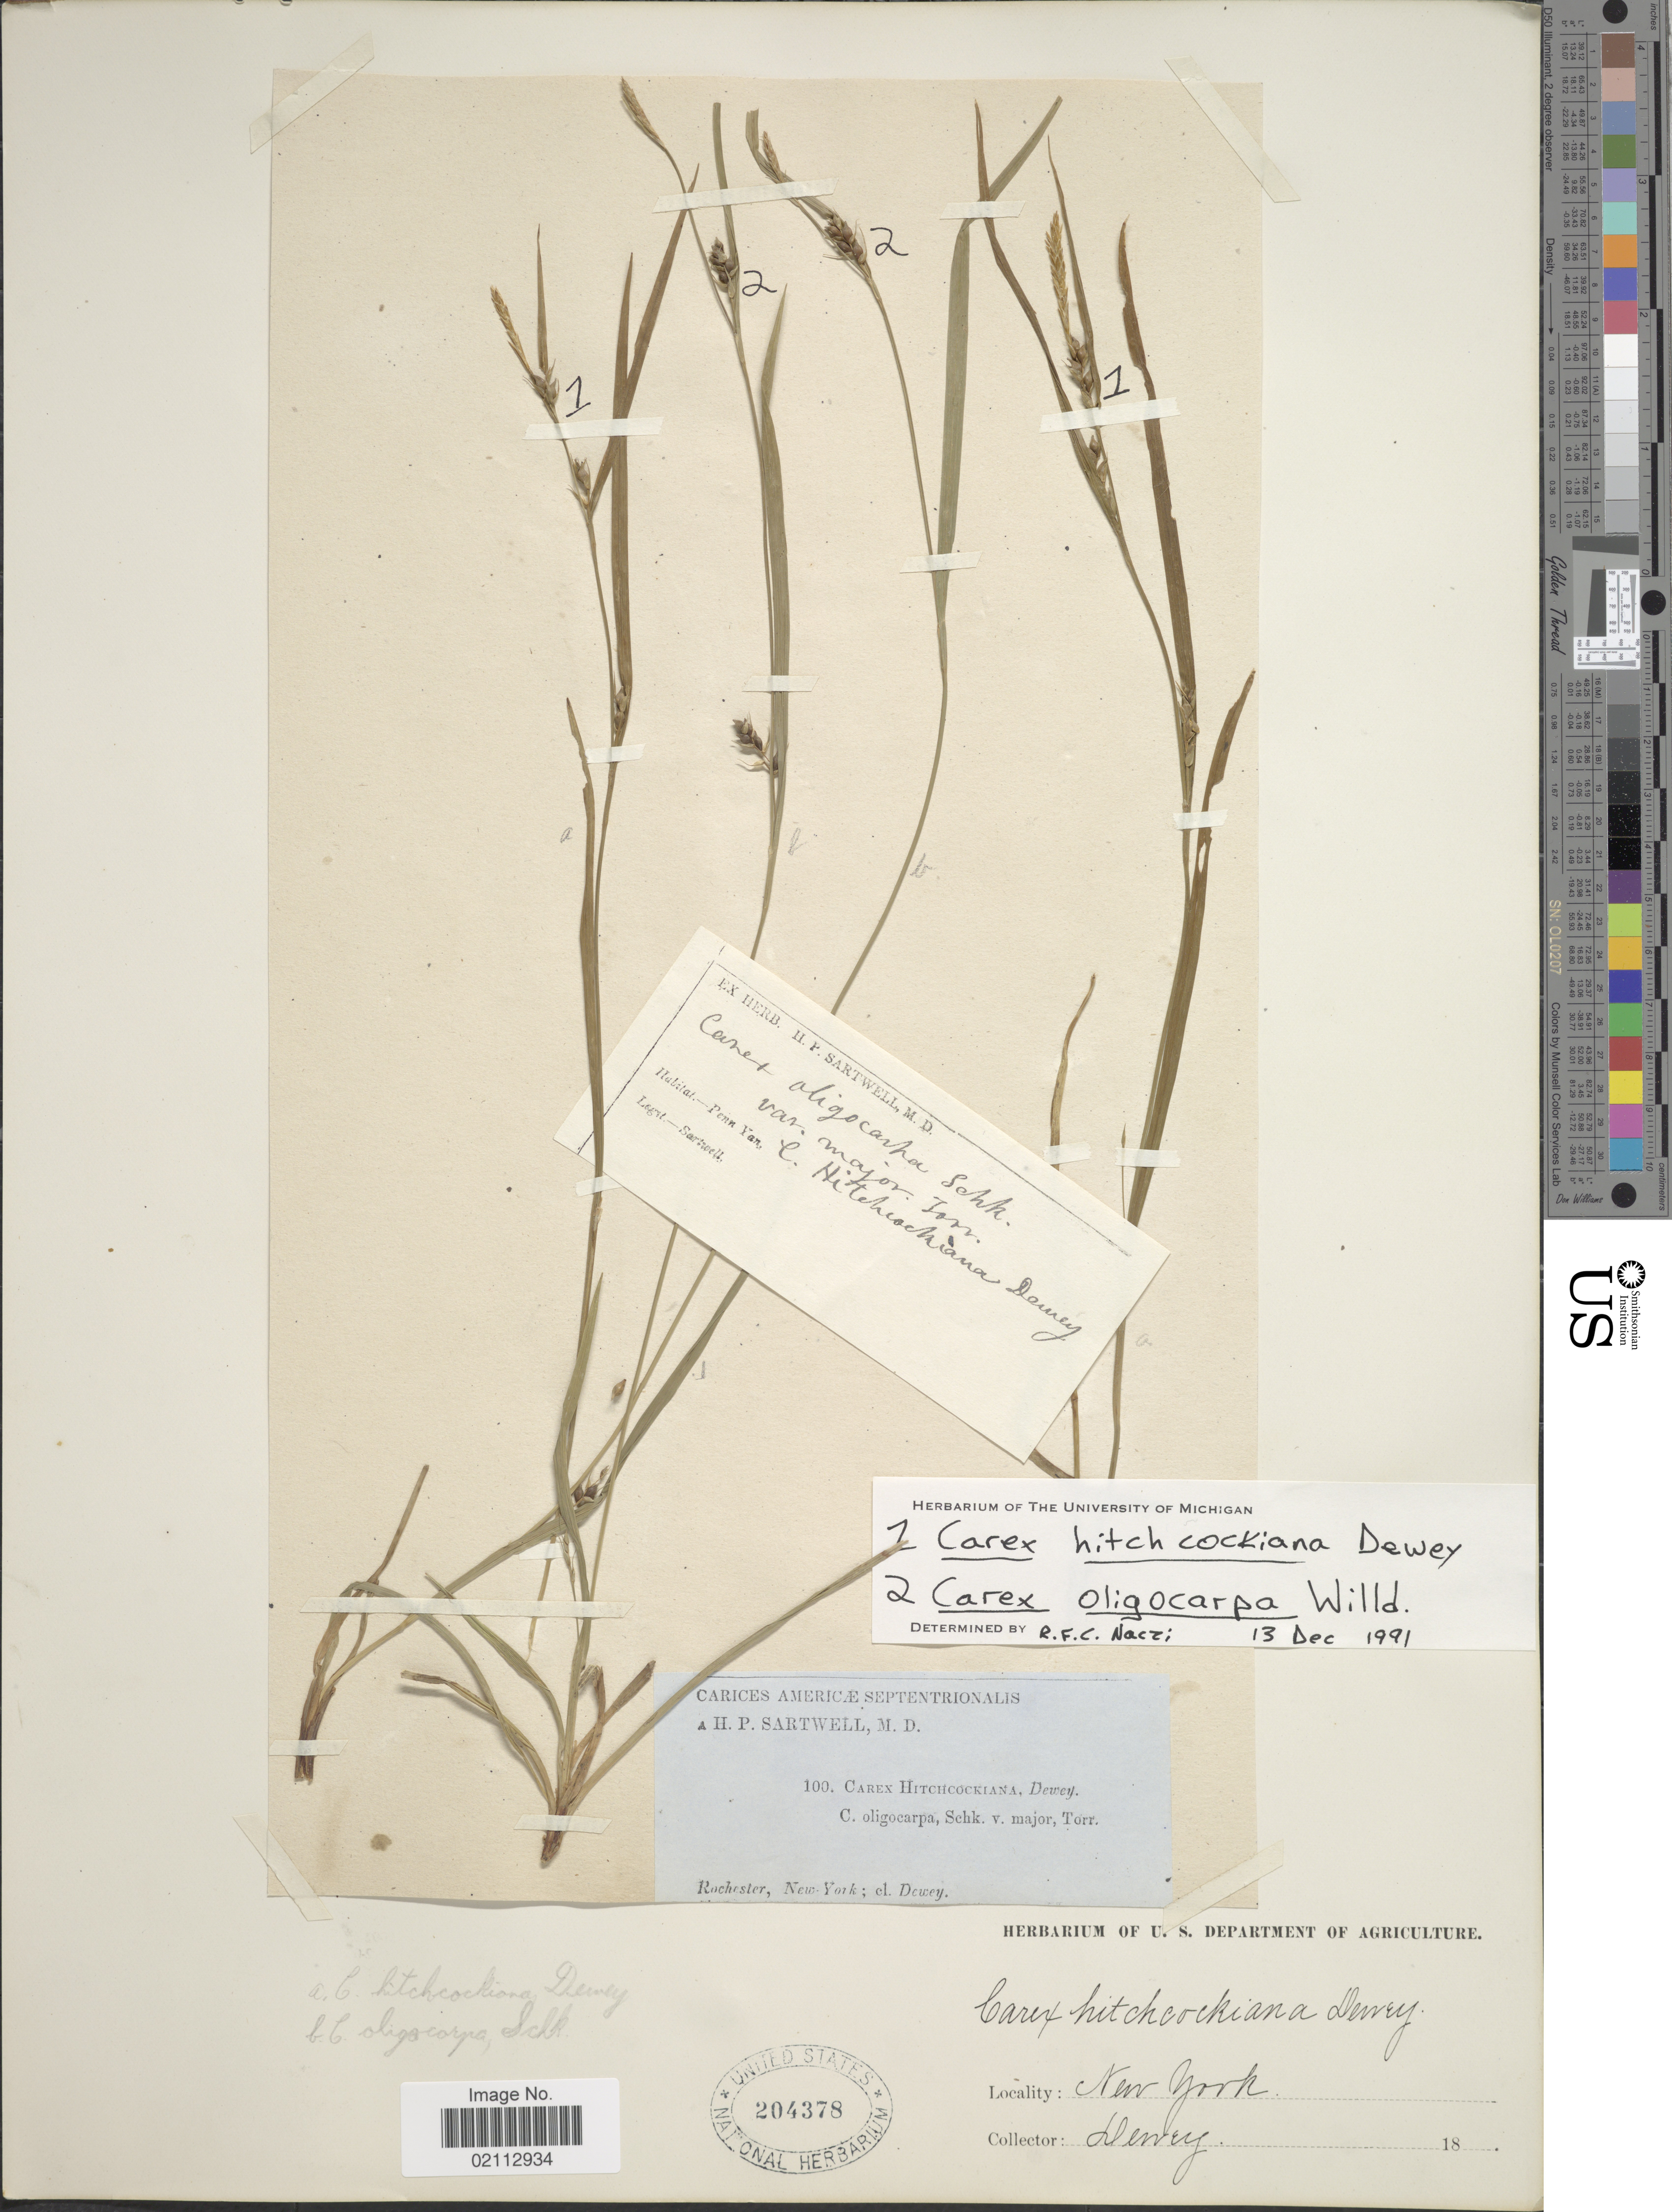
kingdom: Plantae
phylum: Tracheophyta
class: Liliopsida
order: Poales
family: Cyperaceae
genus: Carex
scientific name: Carex hitchcockiana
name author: Dewey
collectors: Sartwell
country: United States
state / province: New York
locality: Penn Yan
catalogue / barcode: US 204378-2